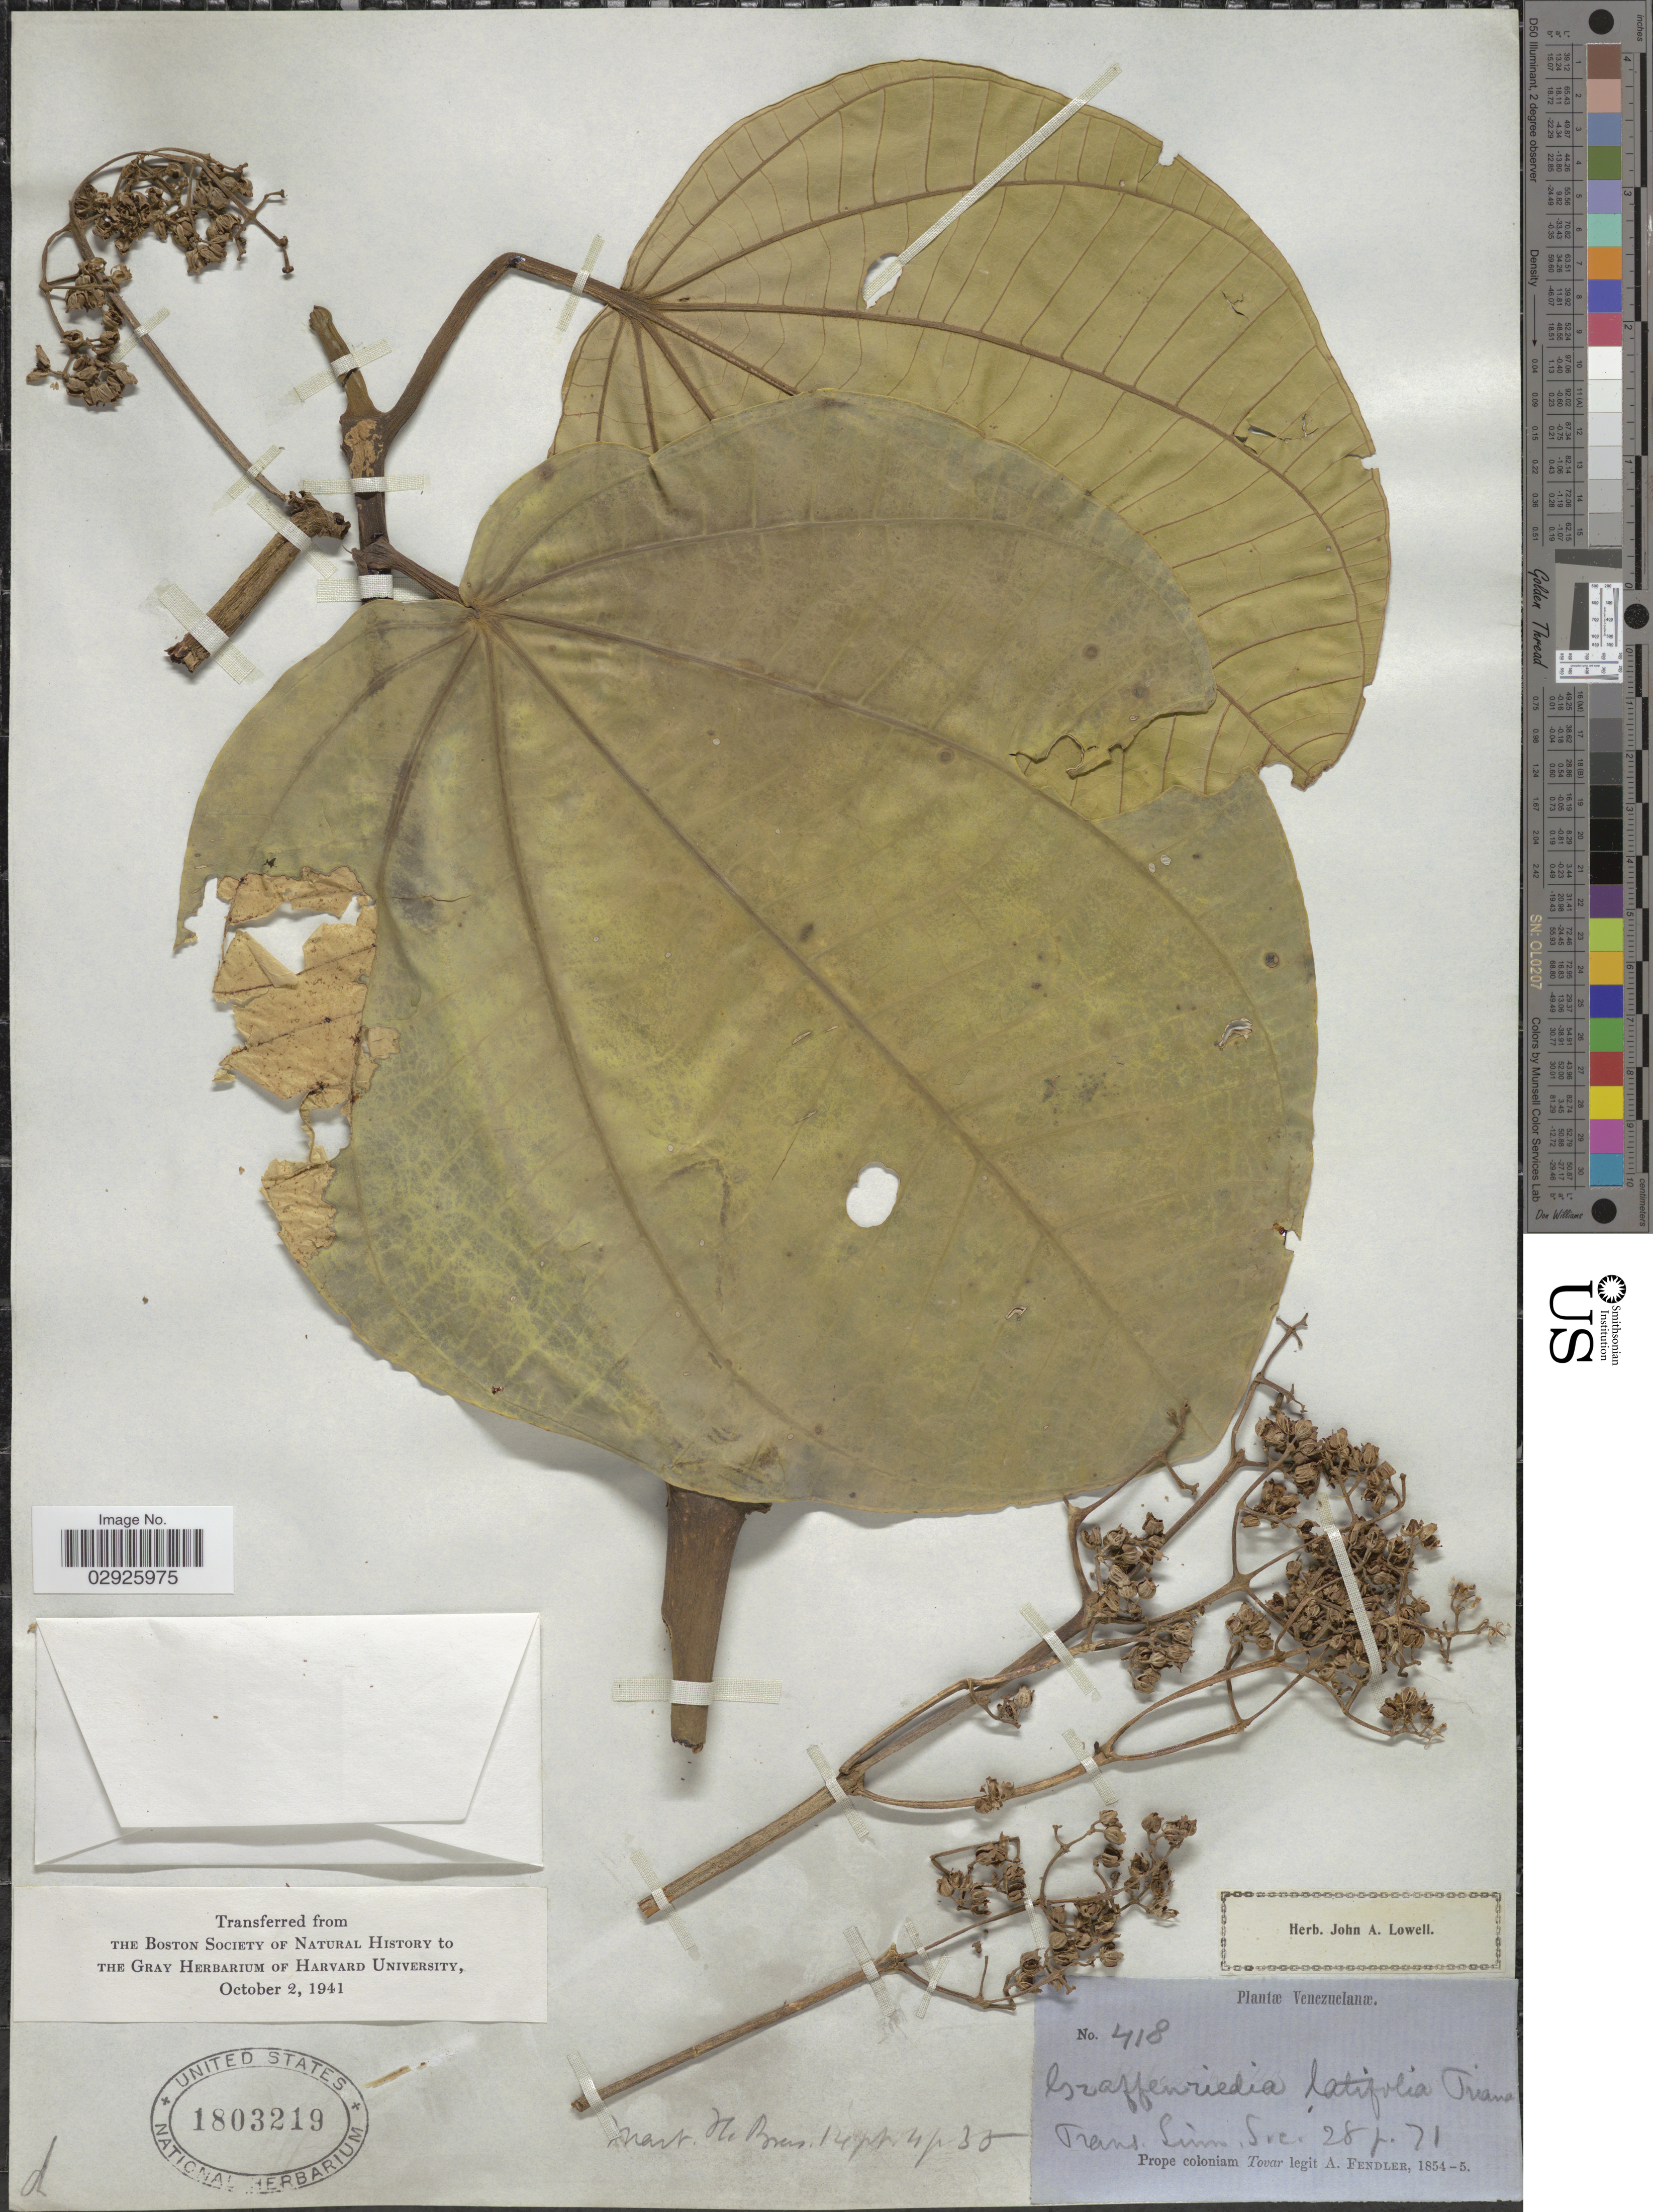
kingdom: Plantae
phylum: Tracheophyta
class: Magnoliopsida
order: Myrtales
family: Melastomataceae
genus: Graffenrieda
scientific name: Graffenrieda latifolia subsp. latifolia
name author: (Naudin) Triana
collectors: A. Fendler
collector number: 418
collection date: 1854/1855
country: Venezuela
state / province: Aragua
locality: Prope coloniam Tovar.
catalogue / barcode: US 1803219